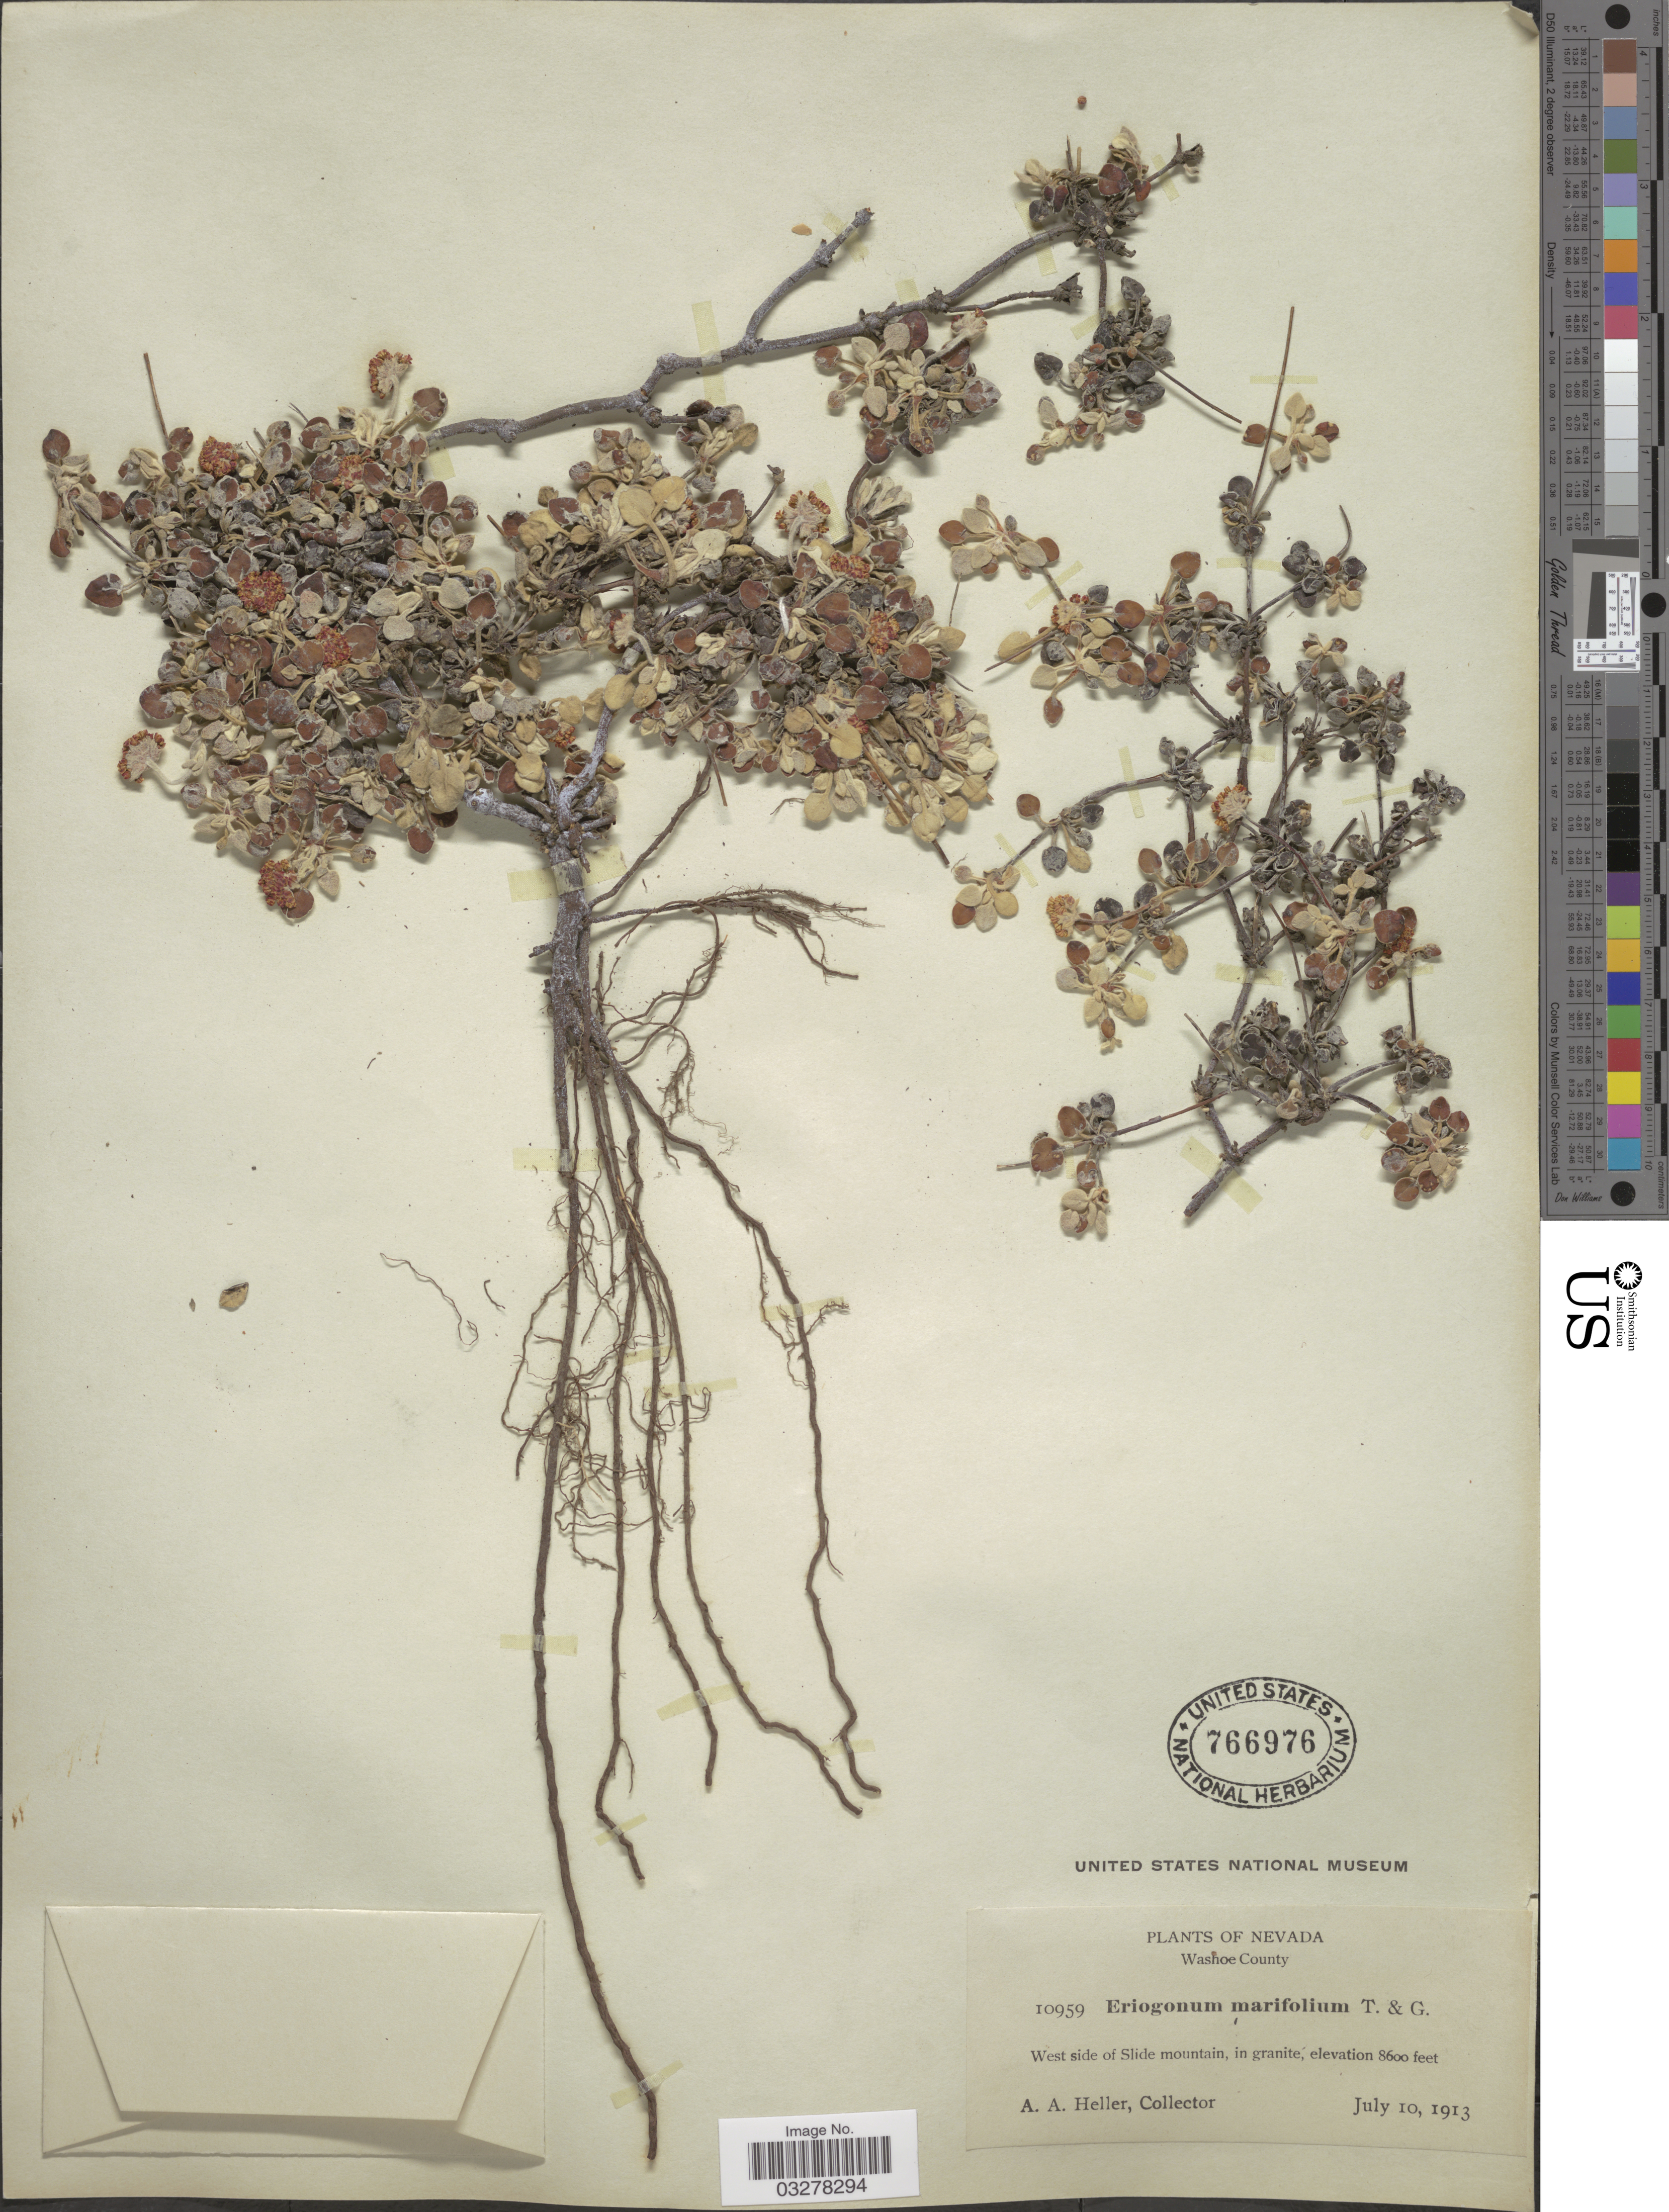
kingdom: Plantae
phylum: Tracheophyta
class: Magnoliopsida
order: Caryophyllales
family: Polygonaceae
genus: Eriogonum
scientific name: Eriogonum marifolium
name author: Torr. & A. Gray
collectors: A. A. Heller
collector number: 10959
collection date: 1913-07-10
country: United States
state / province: Nevada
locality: Washoe County. West side of Slide mountain.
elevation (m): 2621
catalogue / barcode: US 766976